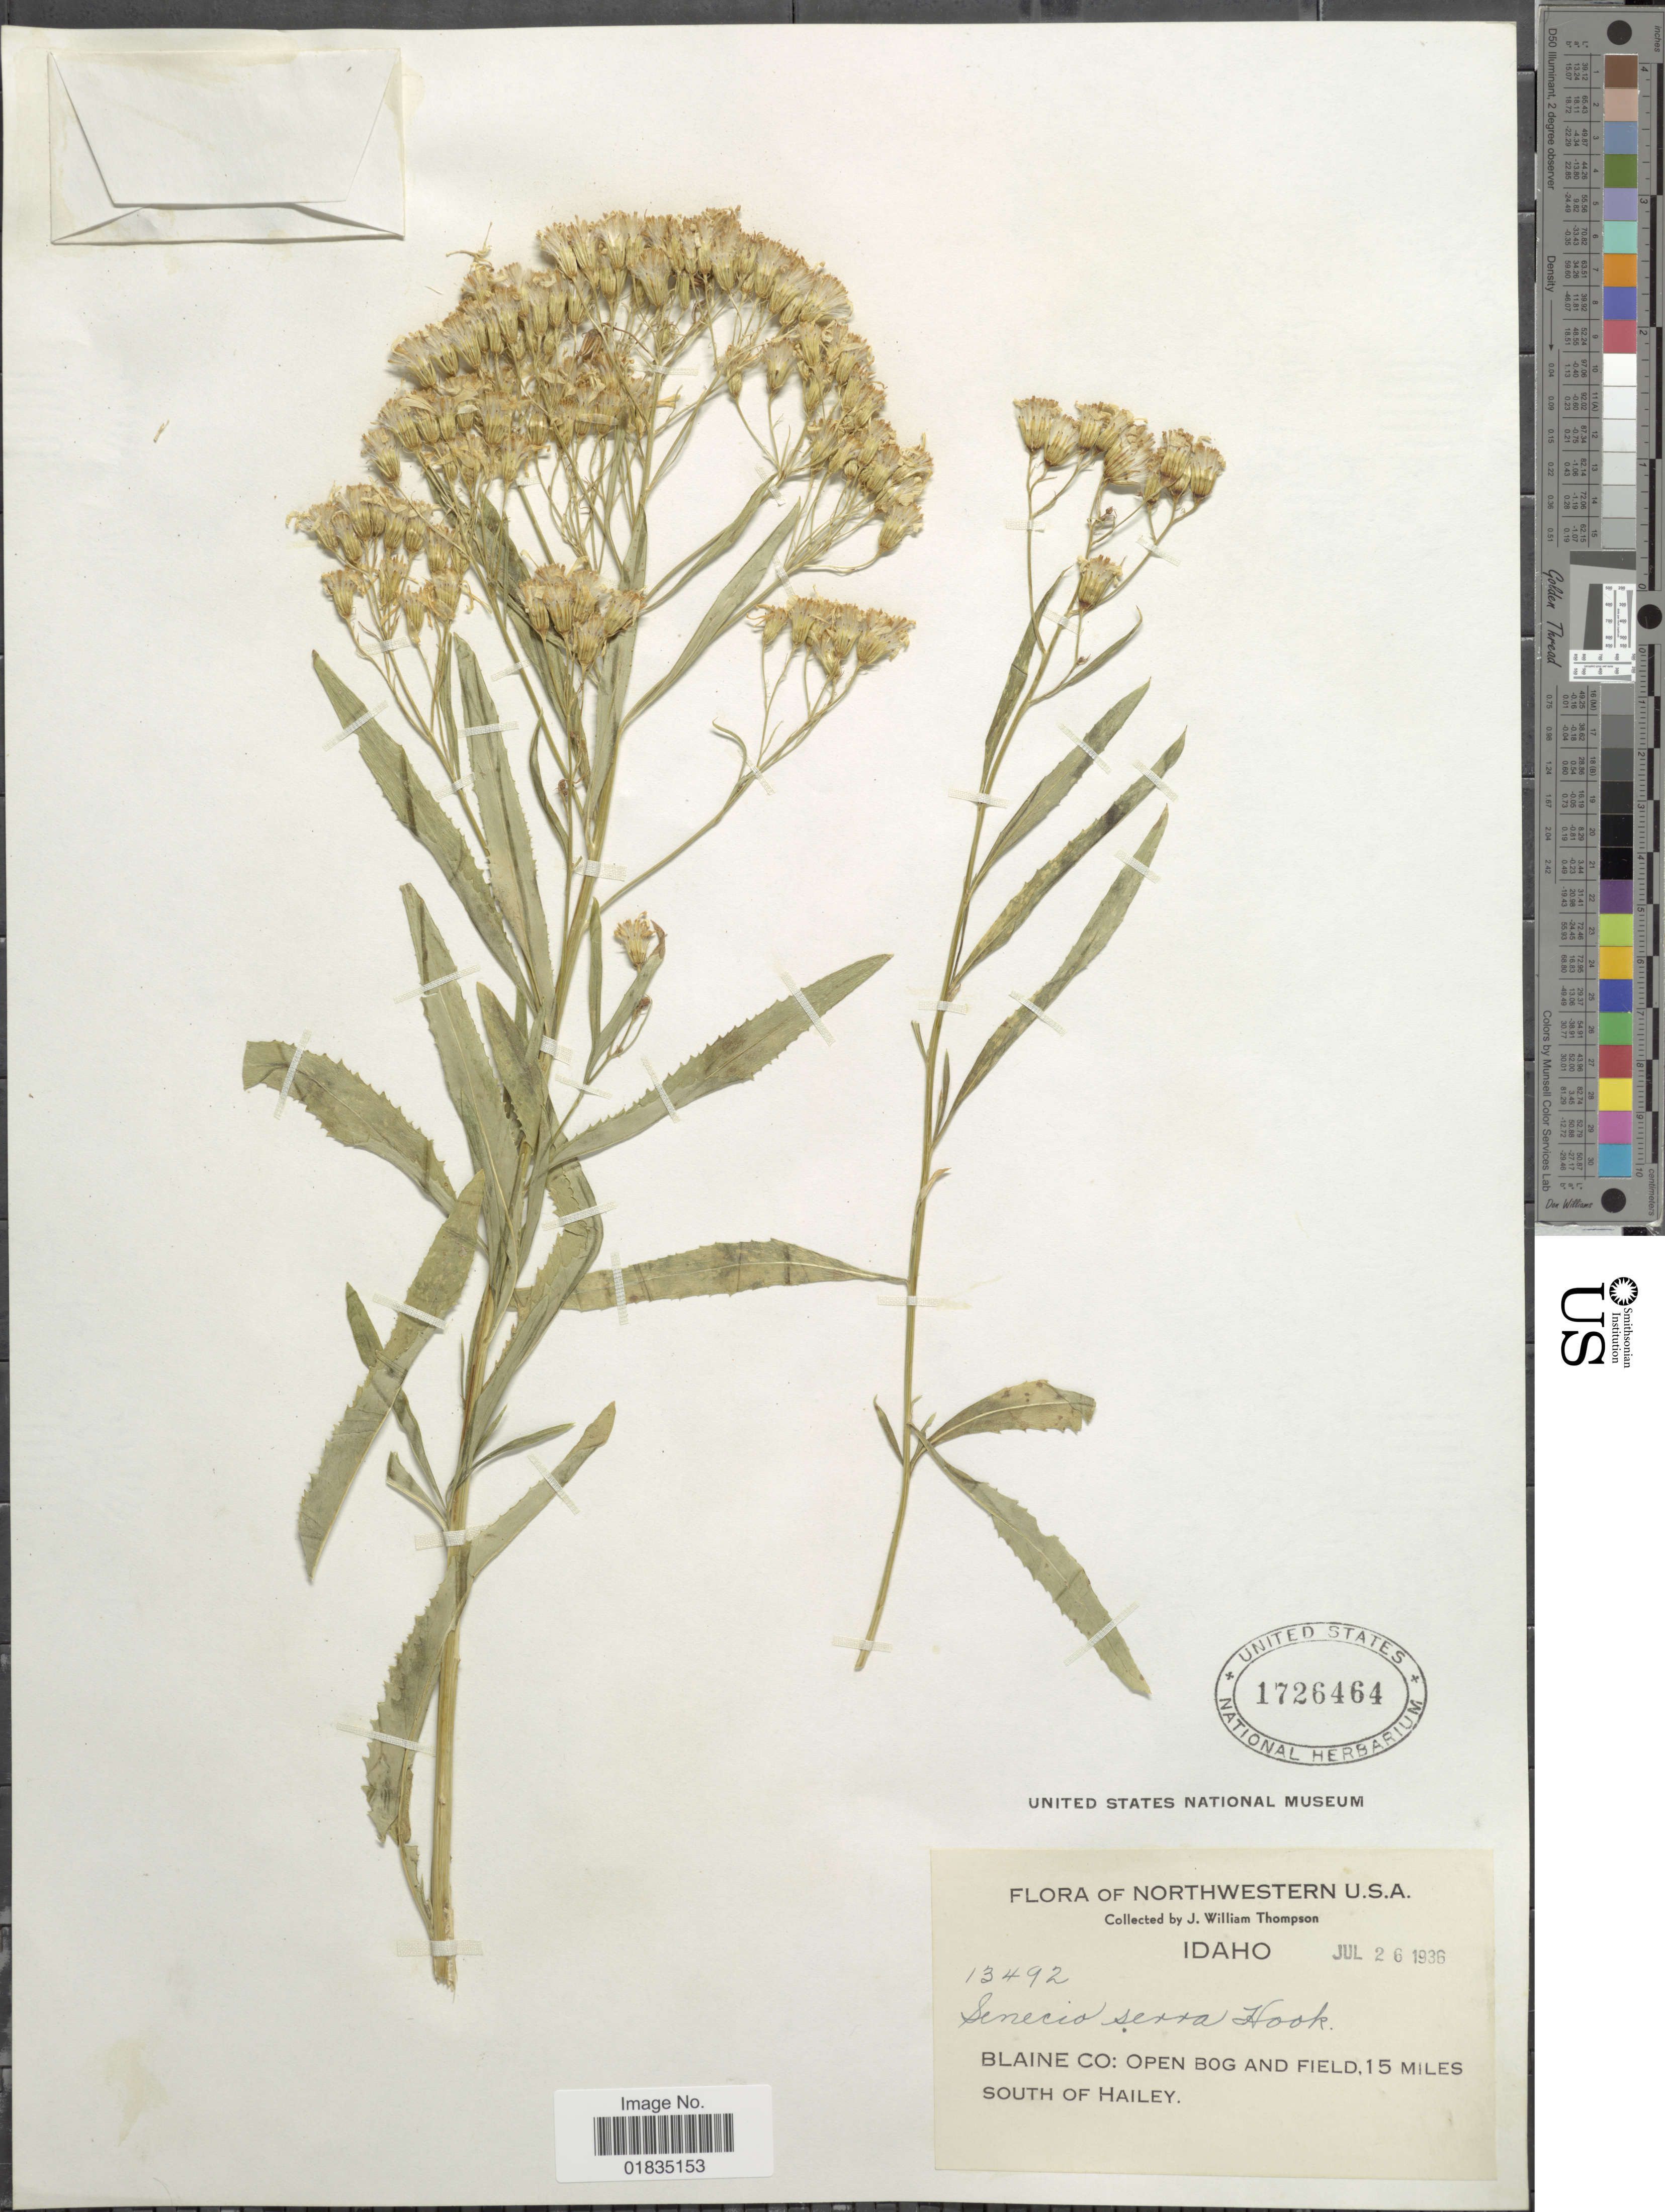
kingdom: Plantae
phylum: Tracheophyta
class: Magnoliopsida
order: Asterales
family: Asteraceae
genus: Senecio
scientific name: Senecio serra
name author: Hook.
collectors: J. W. Thompson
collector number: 13492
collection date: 1936-07-26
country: United States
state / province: Idaho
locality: Open Bog and Field, 15 miles south of Hailey, Northwestern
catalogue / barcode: US 1726464